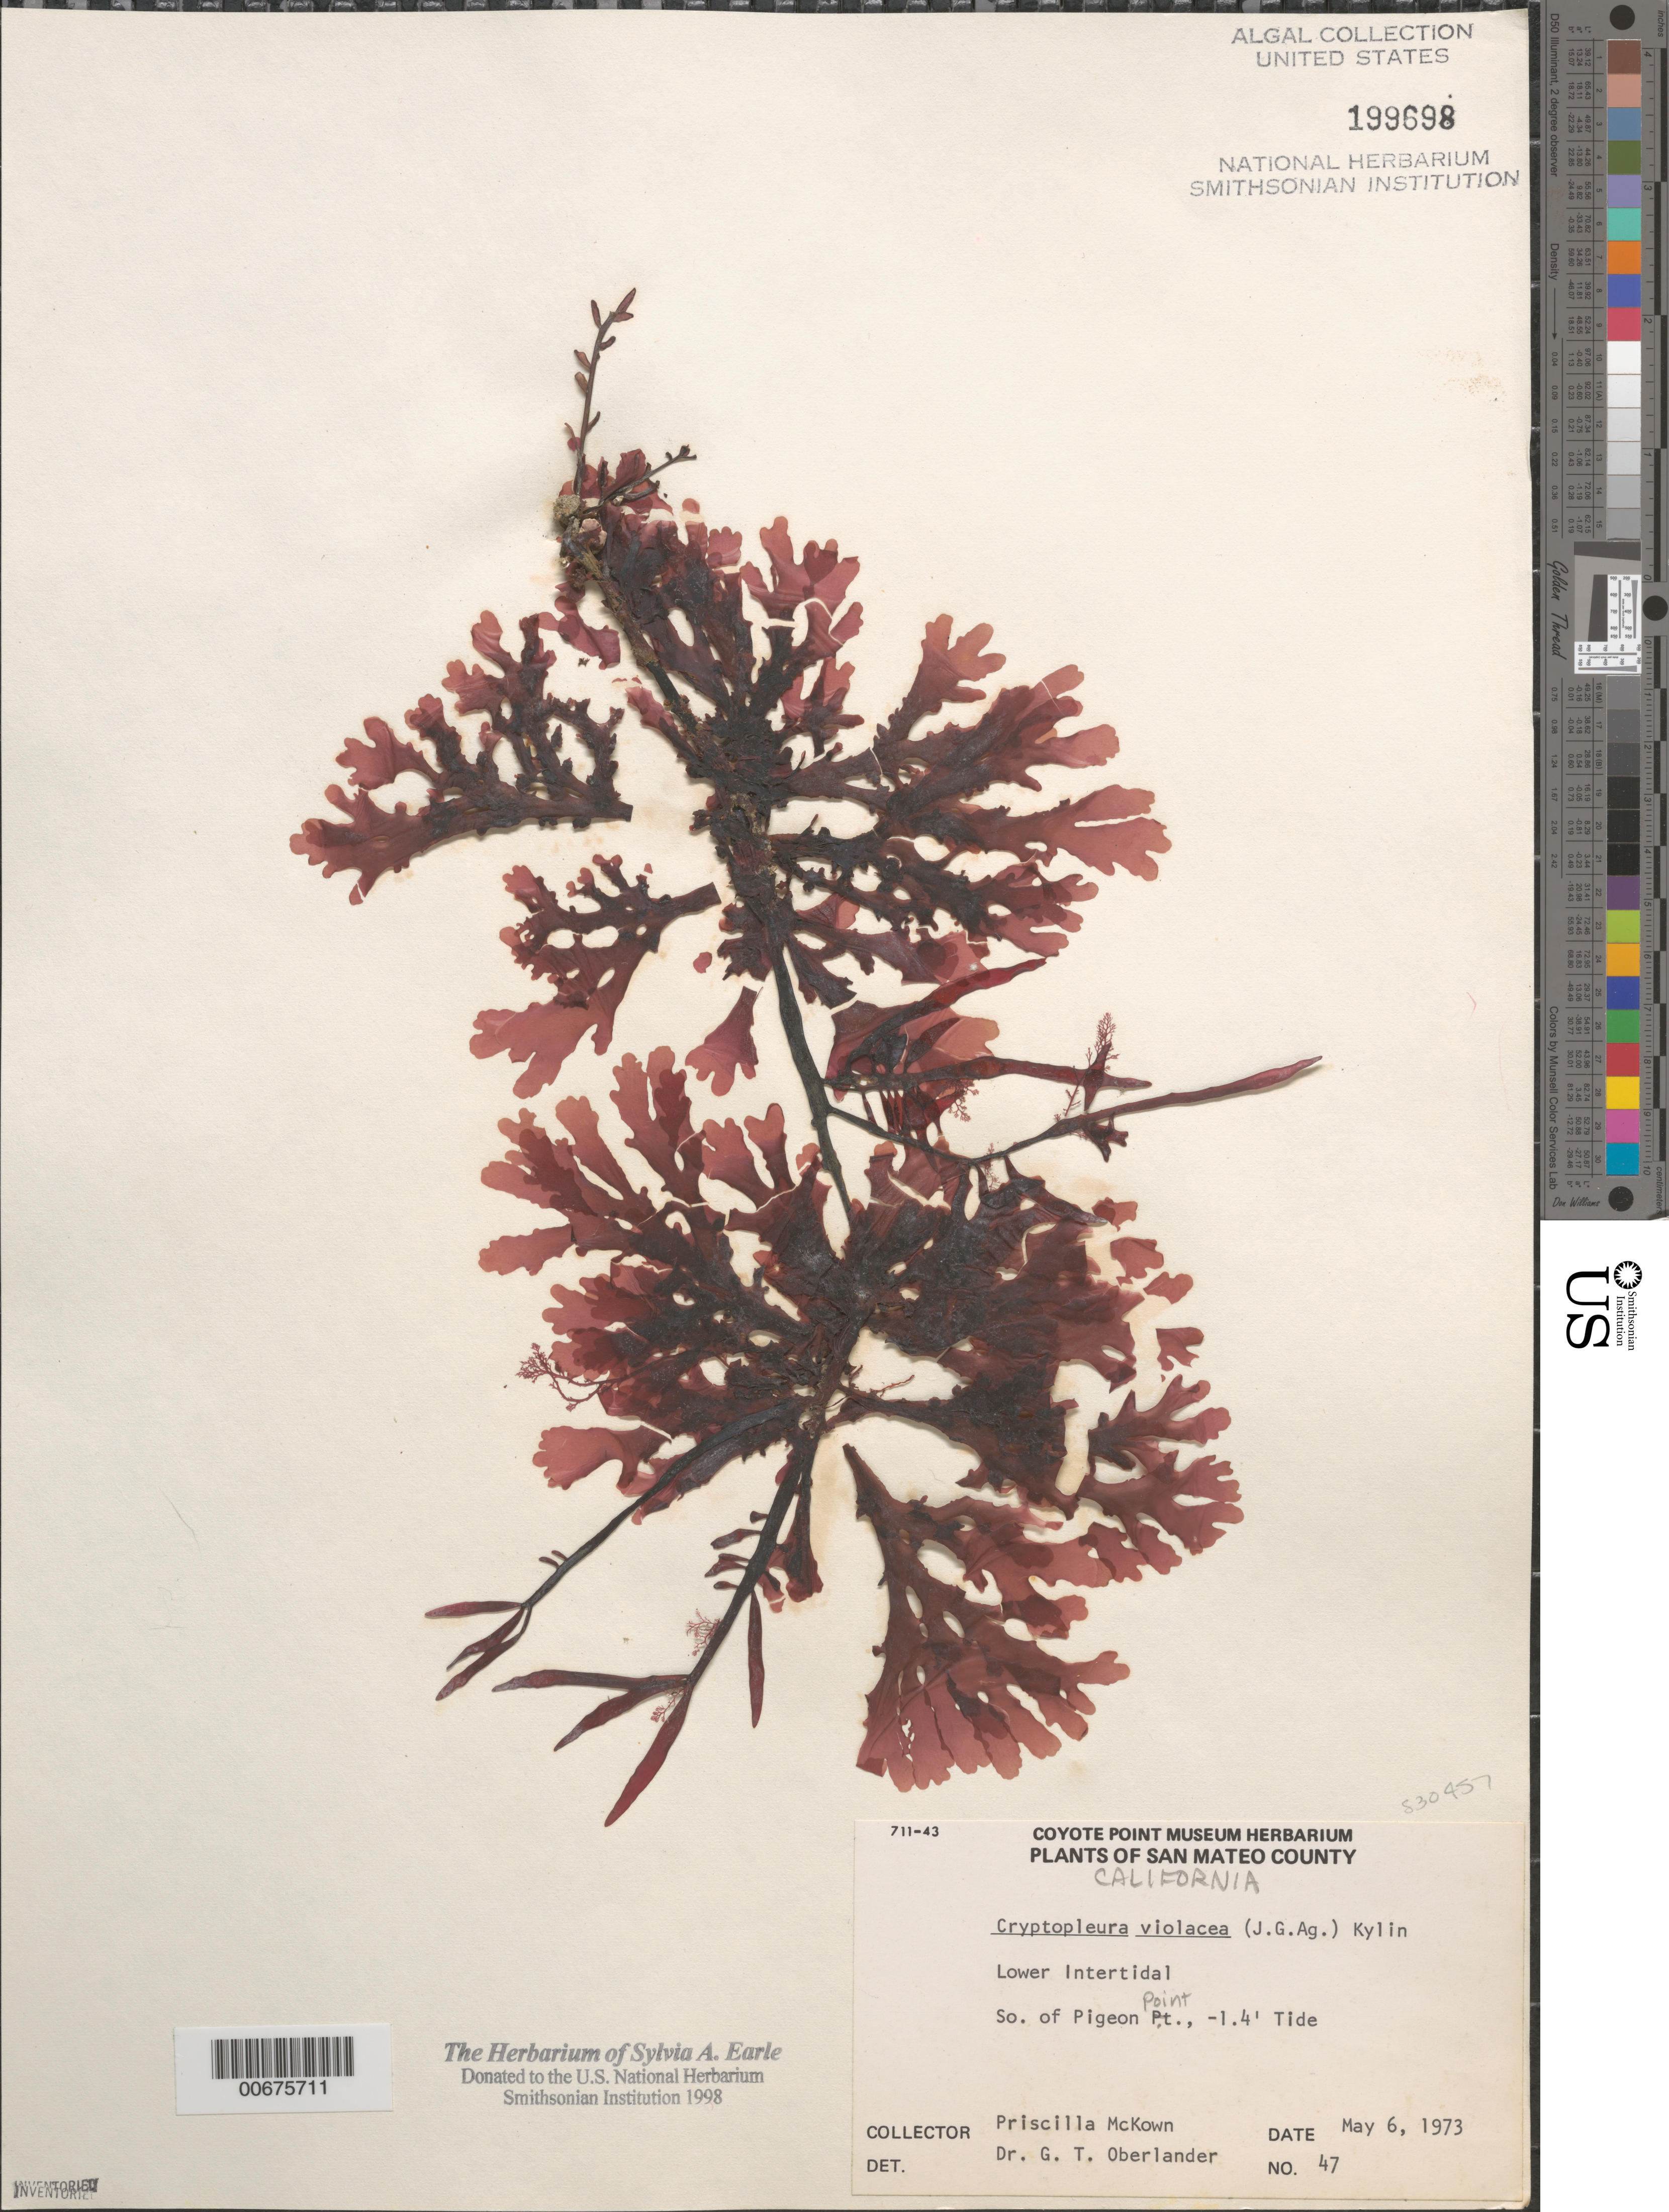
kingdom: Plantae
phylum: Rhodophyta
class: Florideophyceae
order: Ceramiales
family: Delesseriaceae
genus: Cryptopleura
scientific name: Cryptopleura violacea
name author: (J. Ag.) Kylin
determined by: Oberlander, G. T.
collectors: P. McKown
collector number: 47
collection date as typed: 06 May 1973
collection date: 1973-05-06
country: United States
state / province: California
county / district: San Mateo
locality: South of Pigeon Point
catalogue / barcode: US 199698